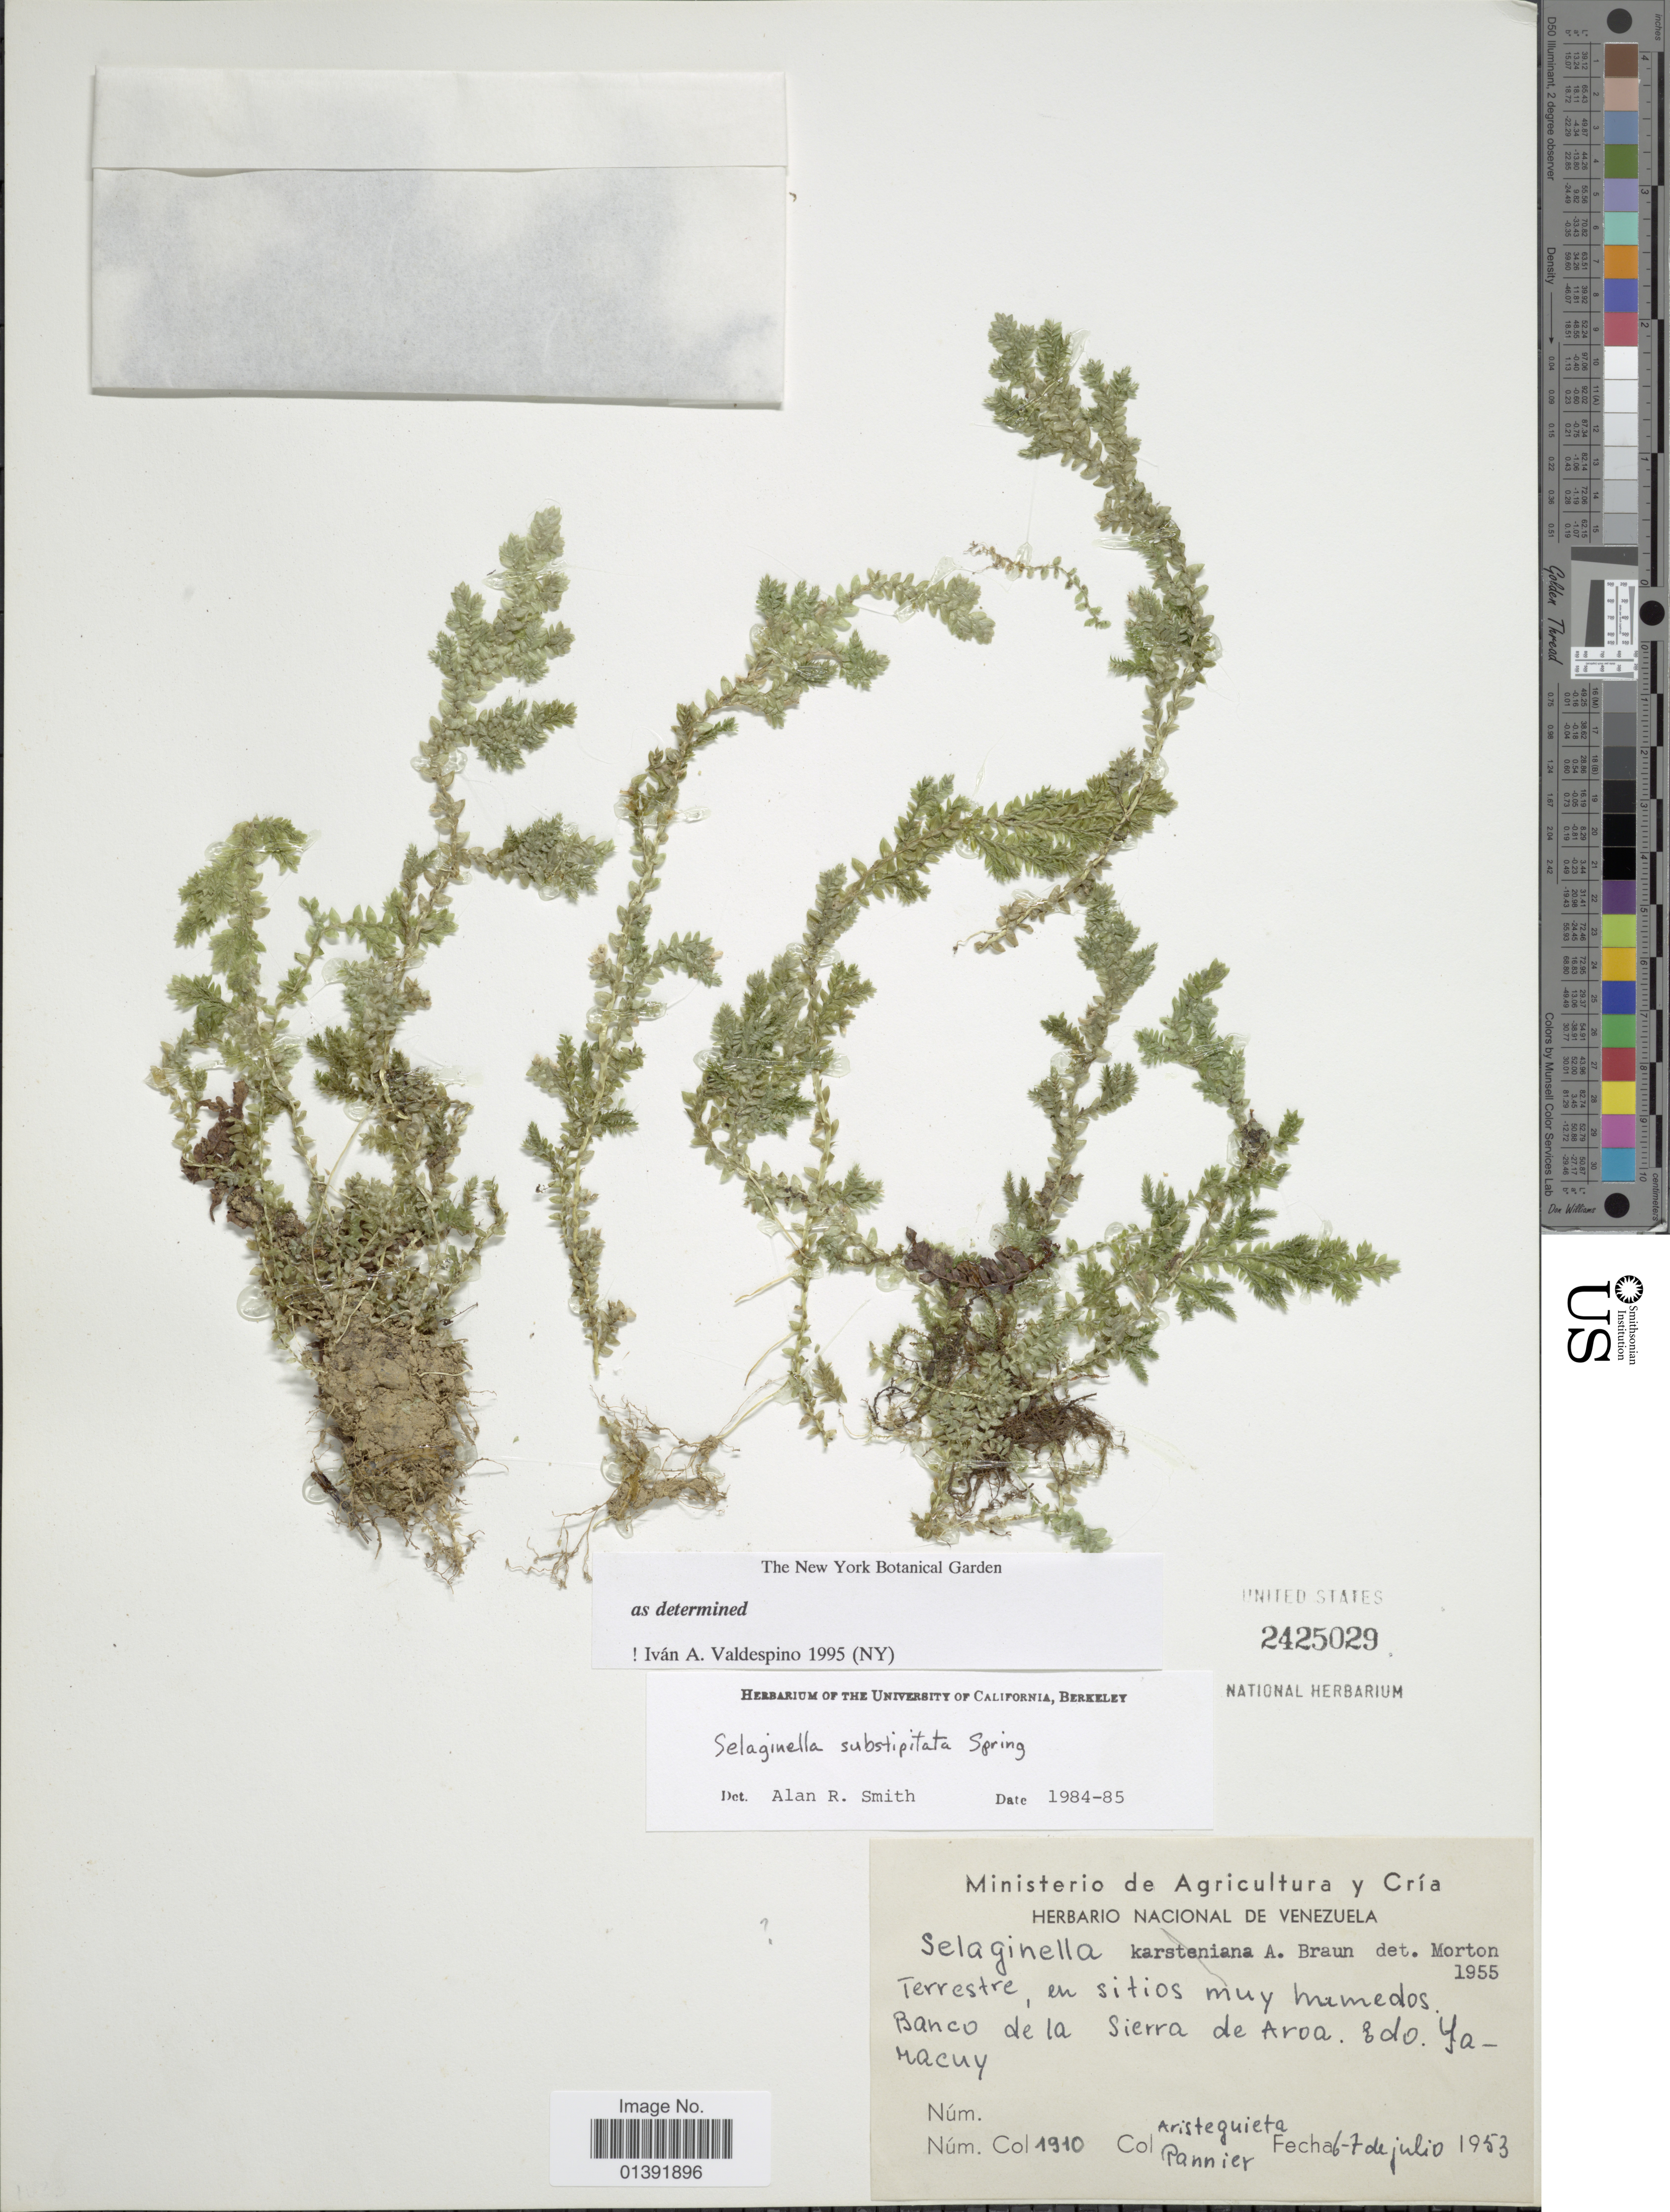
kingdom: Plantae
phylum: Tracheophyta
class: Lycopodiopsida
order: Selaginellales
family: Selaginellaceae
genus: Selaginella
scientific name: Selaginella substipitata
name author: Spring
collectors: Pannier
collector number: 1910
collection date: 1953-07-06/1953-07-07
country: Venezuela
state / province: Yaracuy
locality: Banco de la Sierra de Aroa, Edo. Yacaracuy, Aristeguita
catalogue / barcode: US 2425029